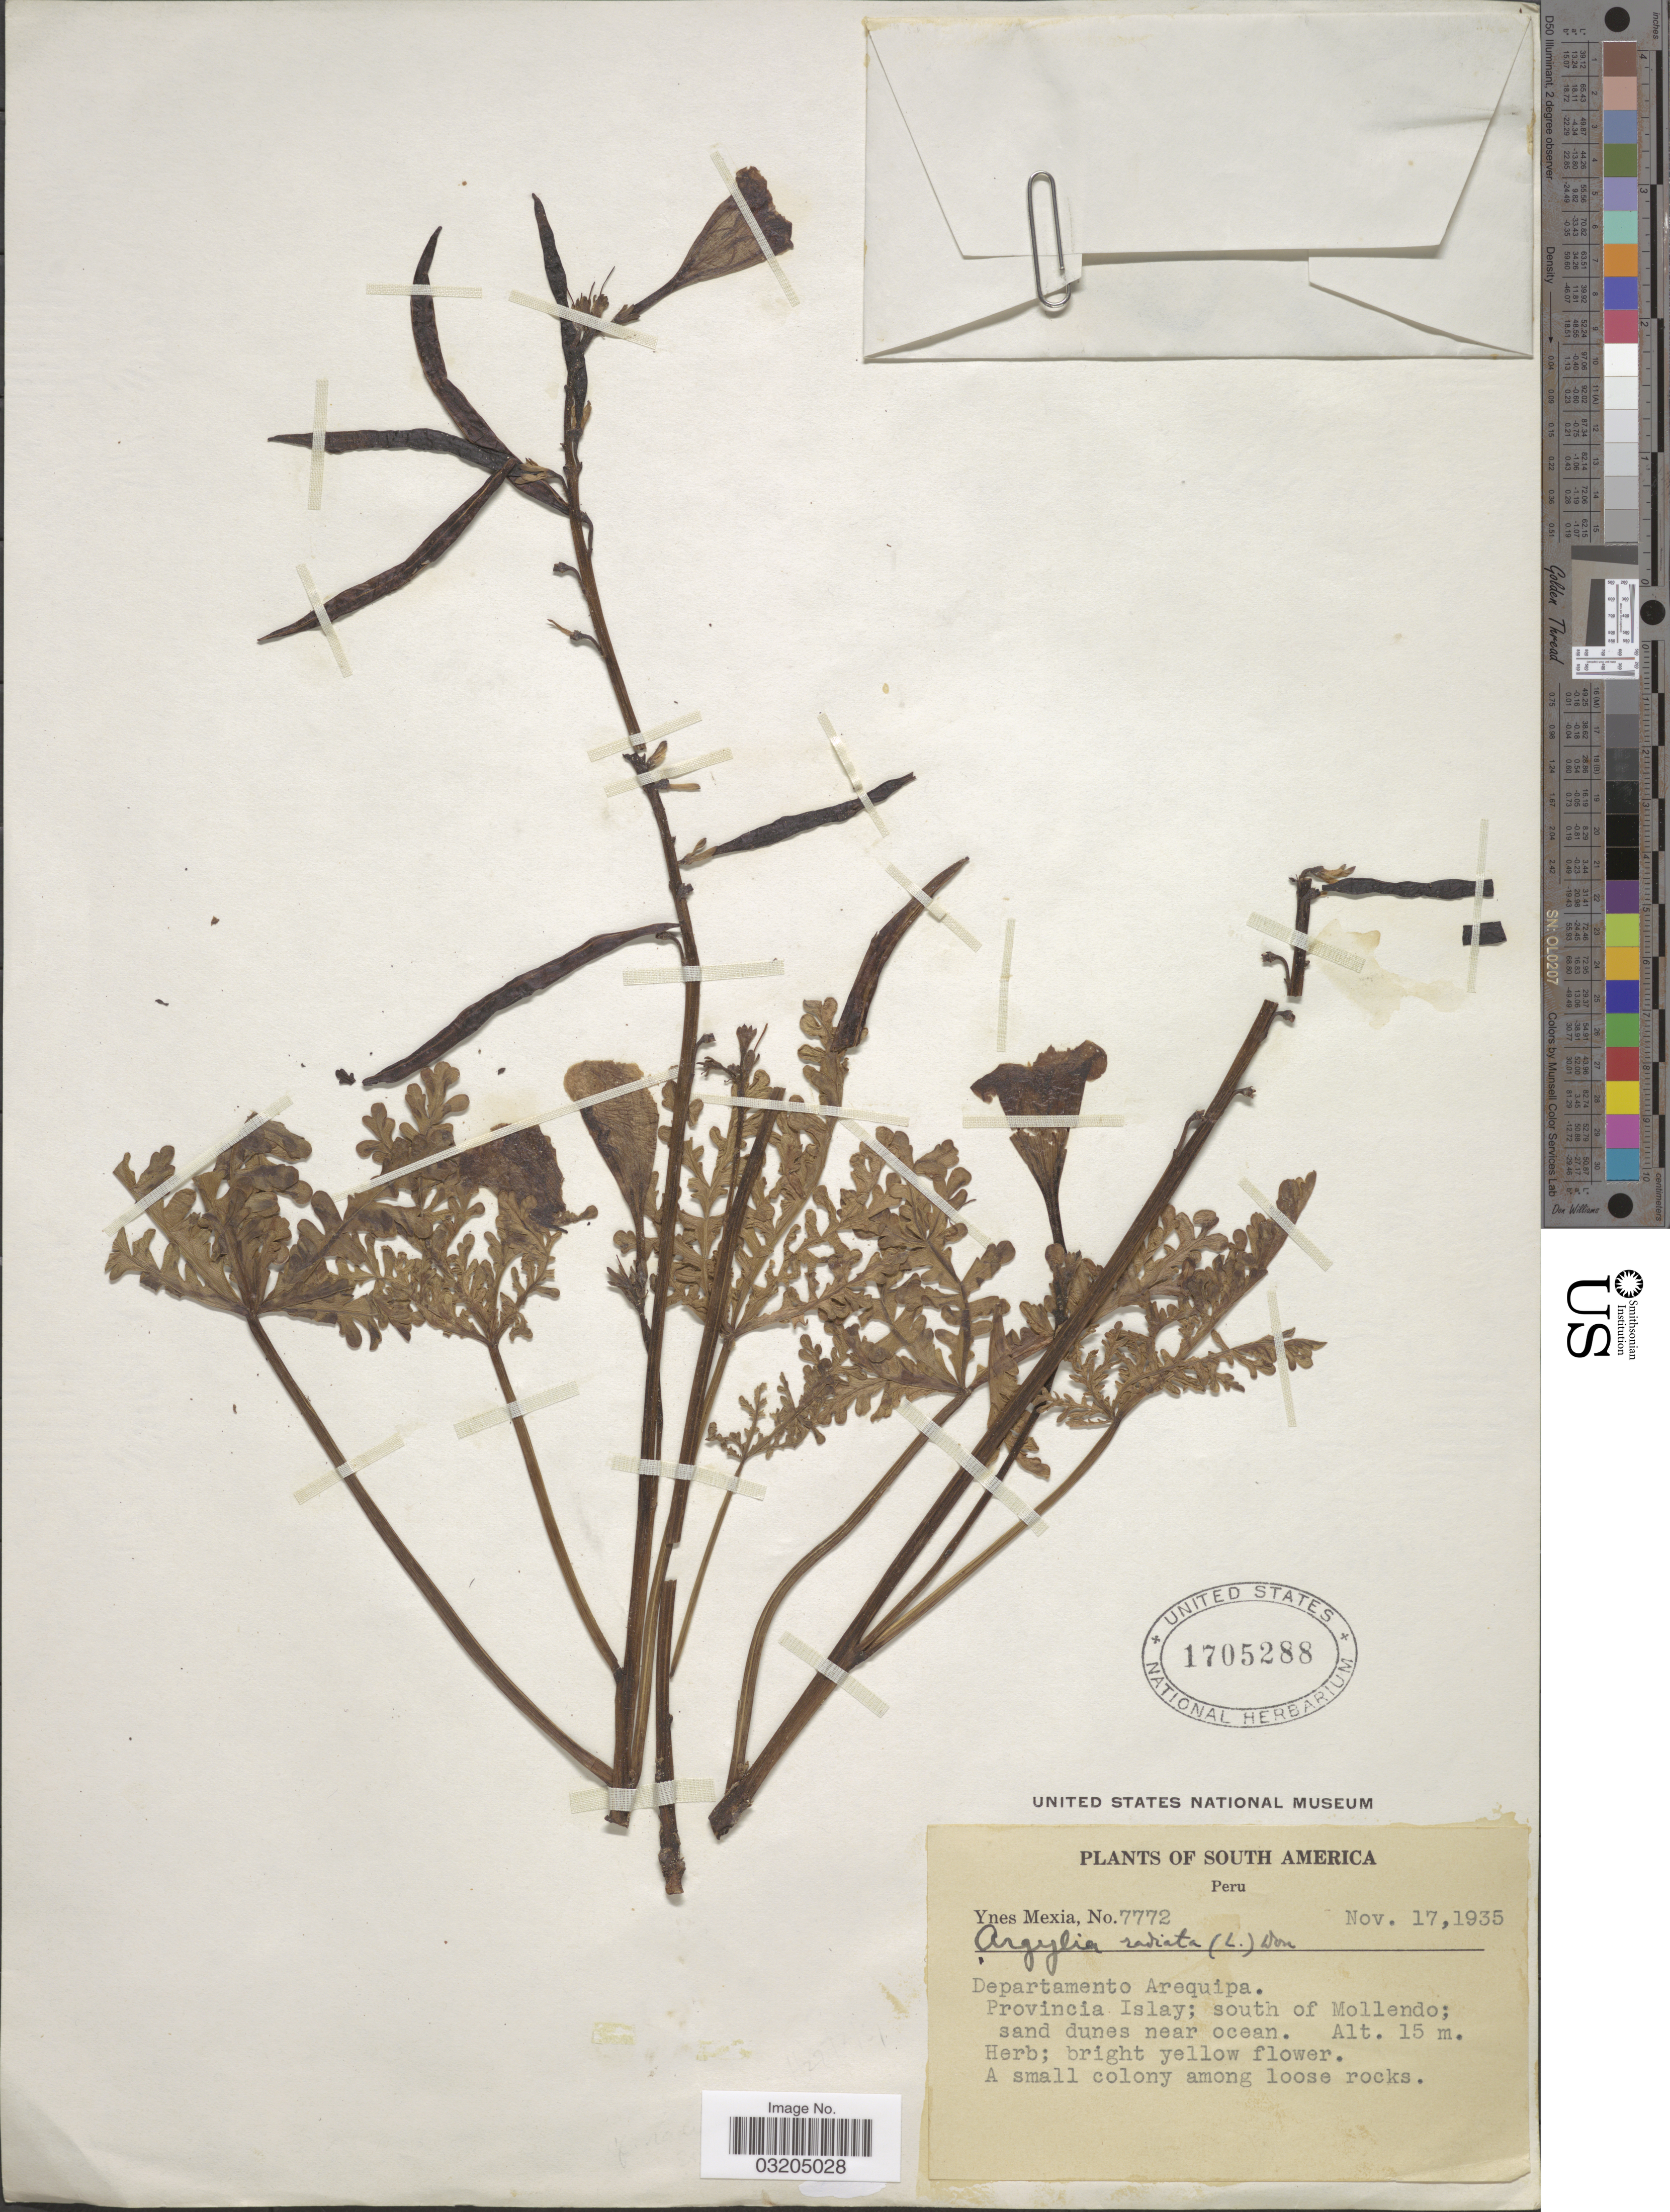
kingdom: Plantae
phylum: Tracheophyta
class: Magnoliopsida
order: Lamiales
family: Bignoniaceae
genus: Argylia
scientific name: Argylia radiata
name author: (L.) D. Don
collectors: Y. Mexia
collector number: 7772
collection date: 1935-11-17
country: Peru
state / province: Arequipa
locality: Departamento Arequipa. Provincia Islay; south of Mollendo.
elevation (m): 15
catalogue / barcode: US 1705288